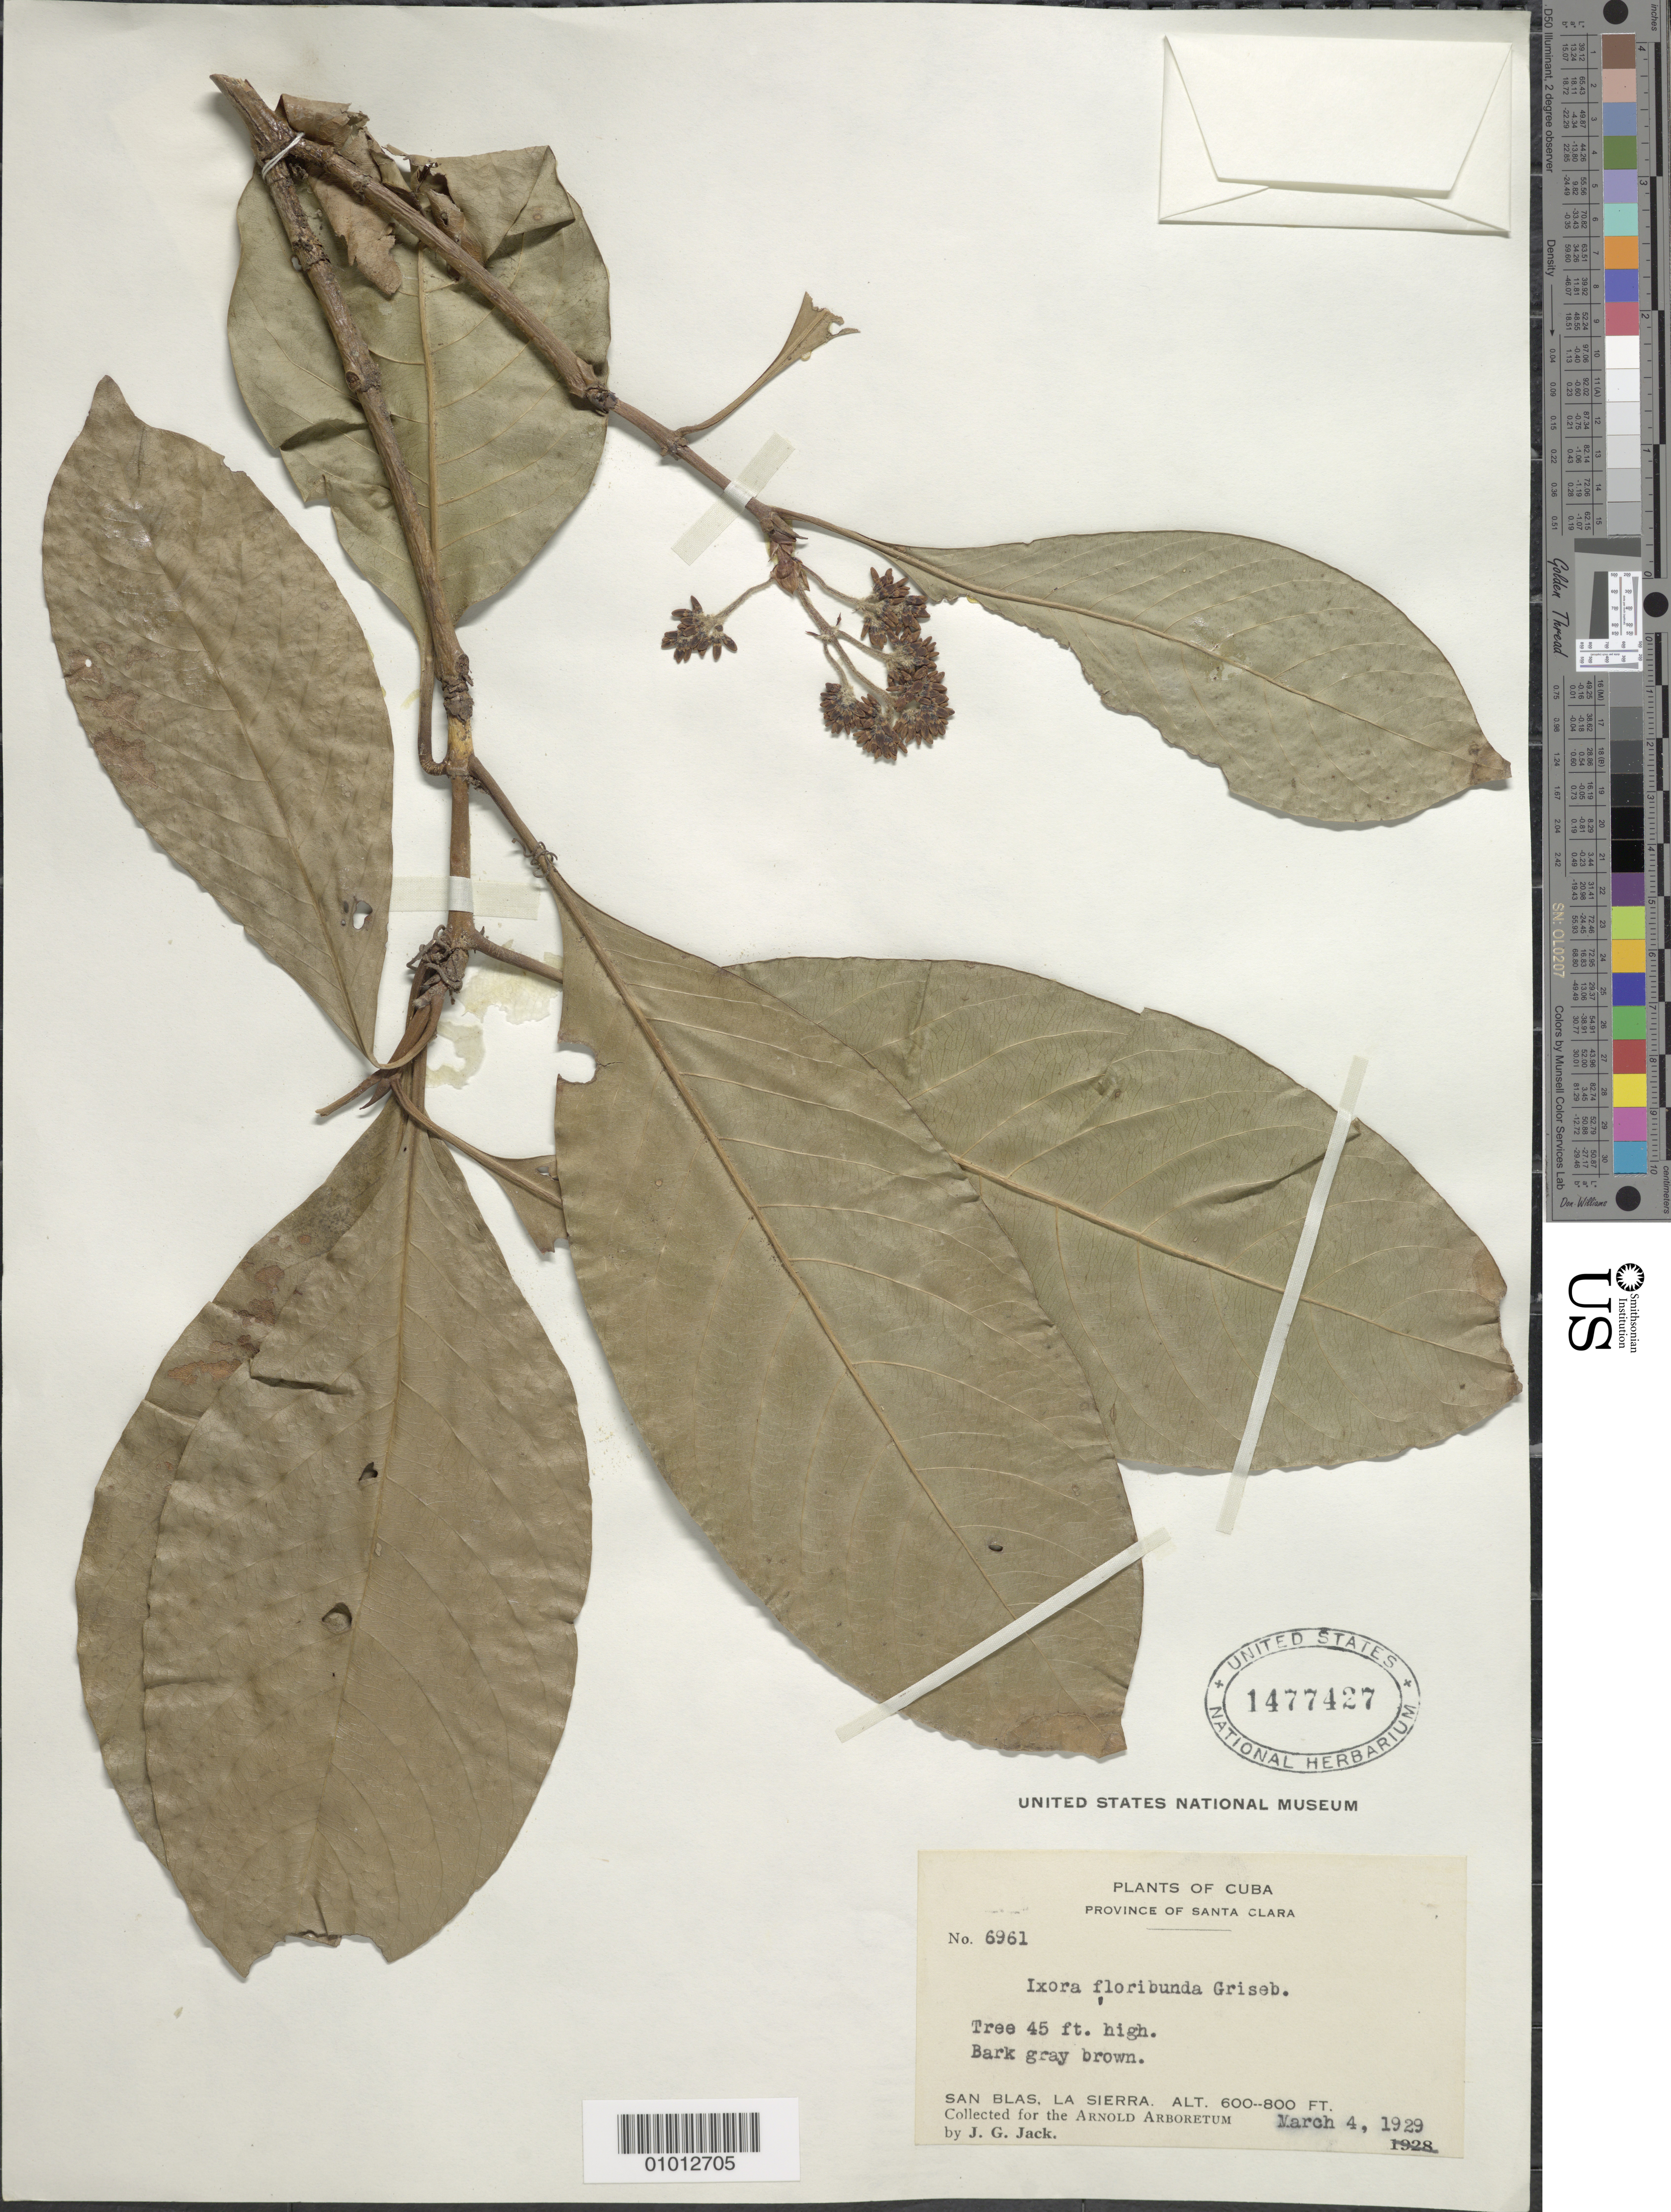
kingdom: Plantae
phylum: Tracheophyta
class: Magnoliopsida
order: Gentianales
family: Rubiaceae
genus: Ixora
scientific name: Ixora floribunda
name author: (A. Rich.) Griseb.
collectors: J. G. Jack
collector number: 6961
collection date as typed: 04 Mar 1929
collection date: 1929-03-04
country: Cuba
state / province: Santa Clara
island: Cuba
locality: San Blas, La Sierra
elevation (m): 183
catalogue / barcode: US 1477427